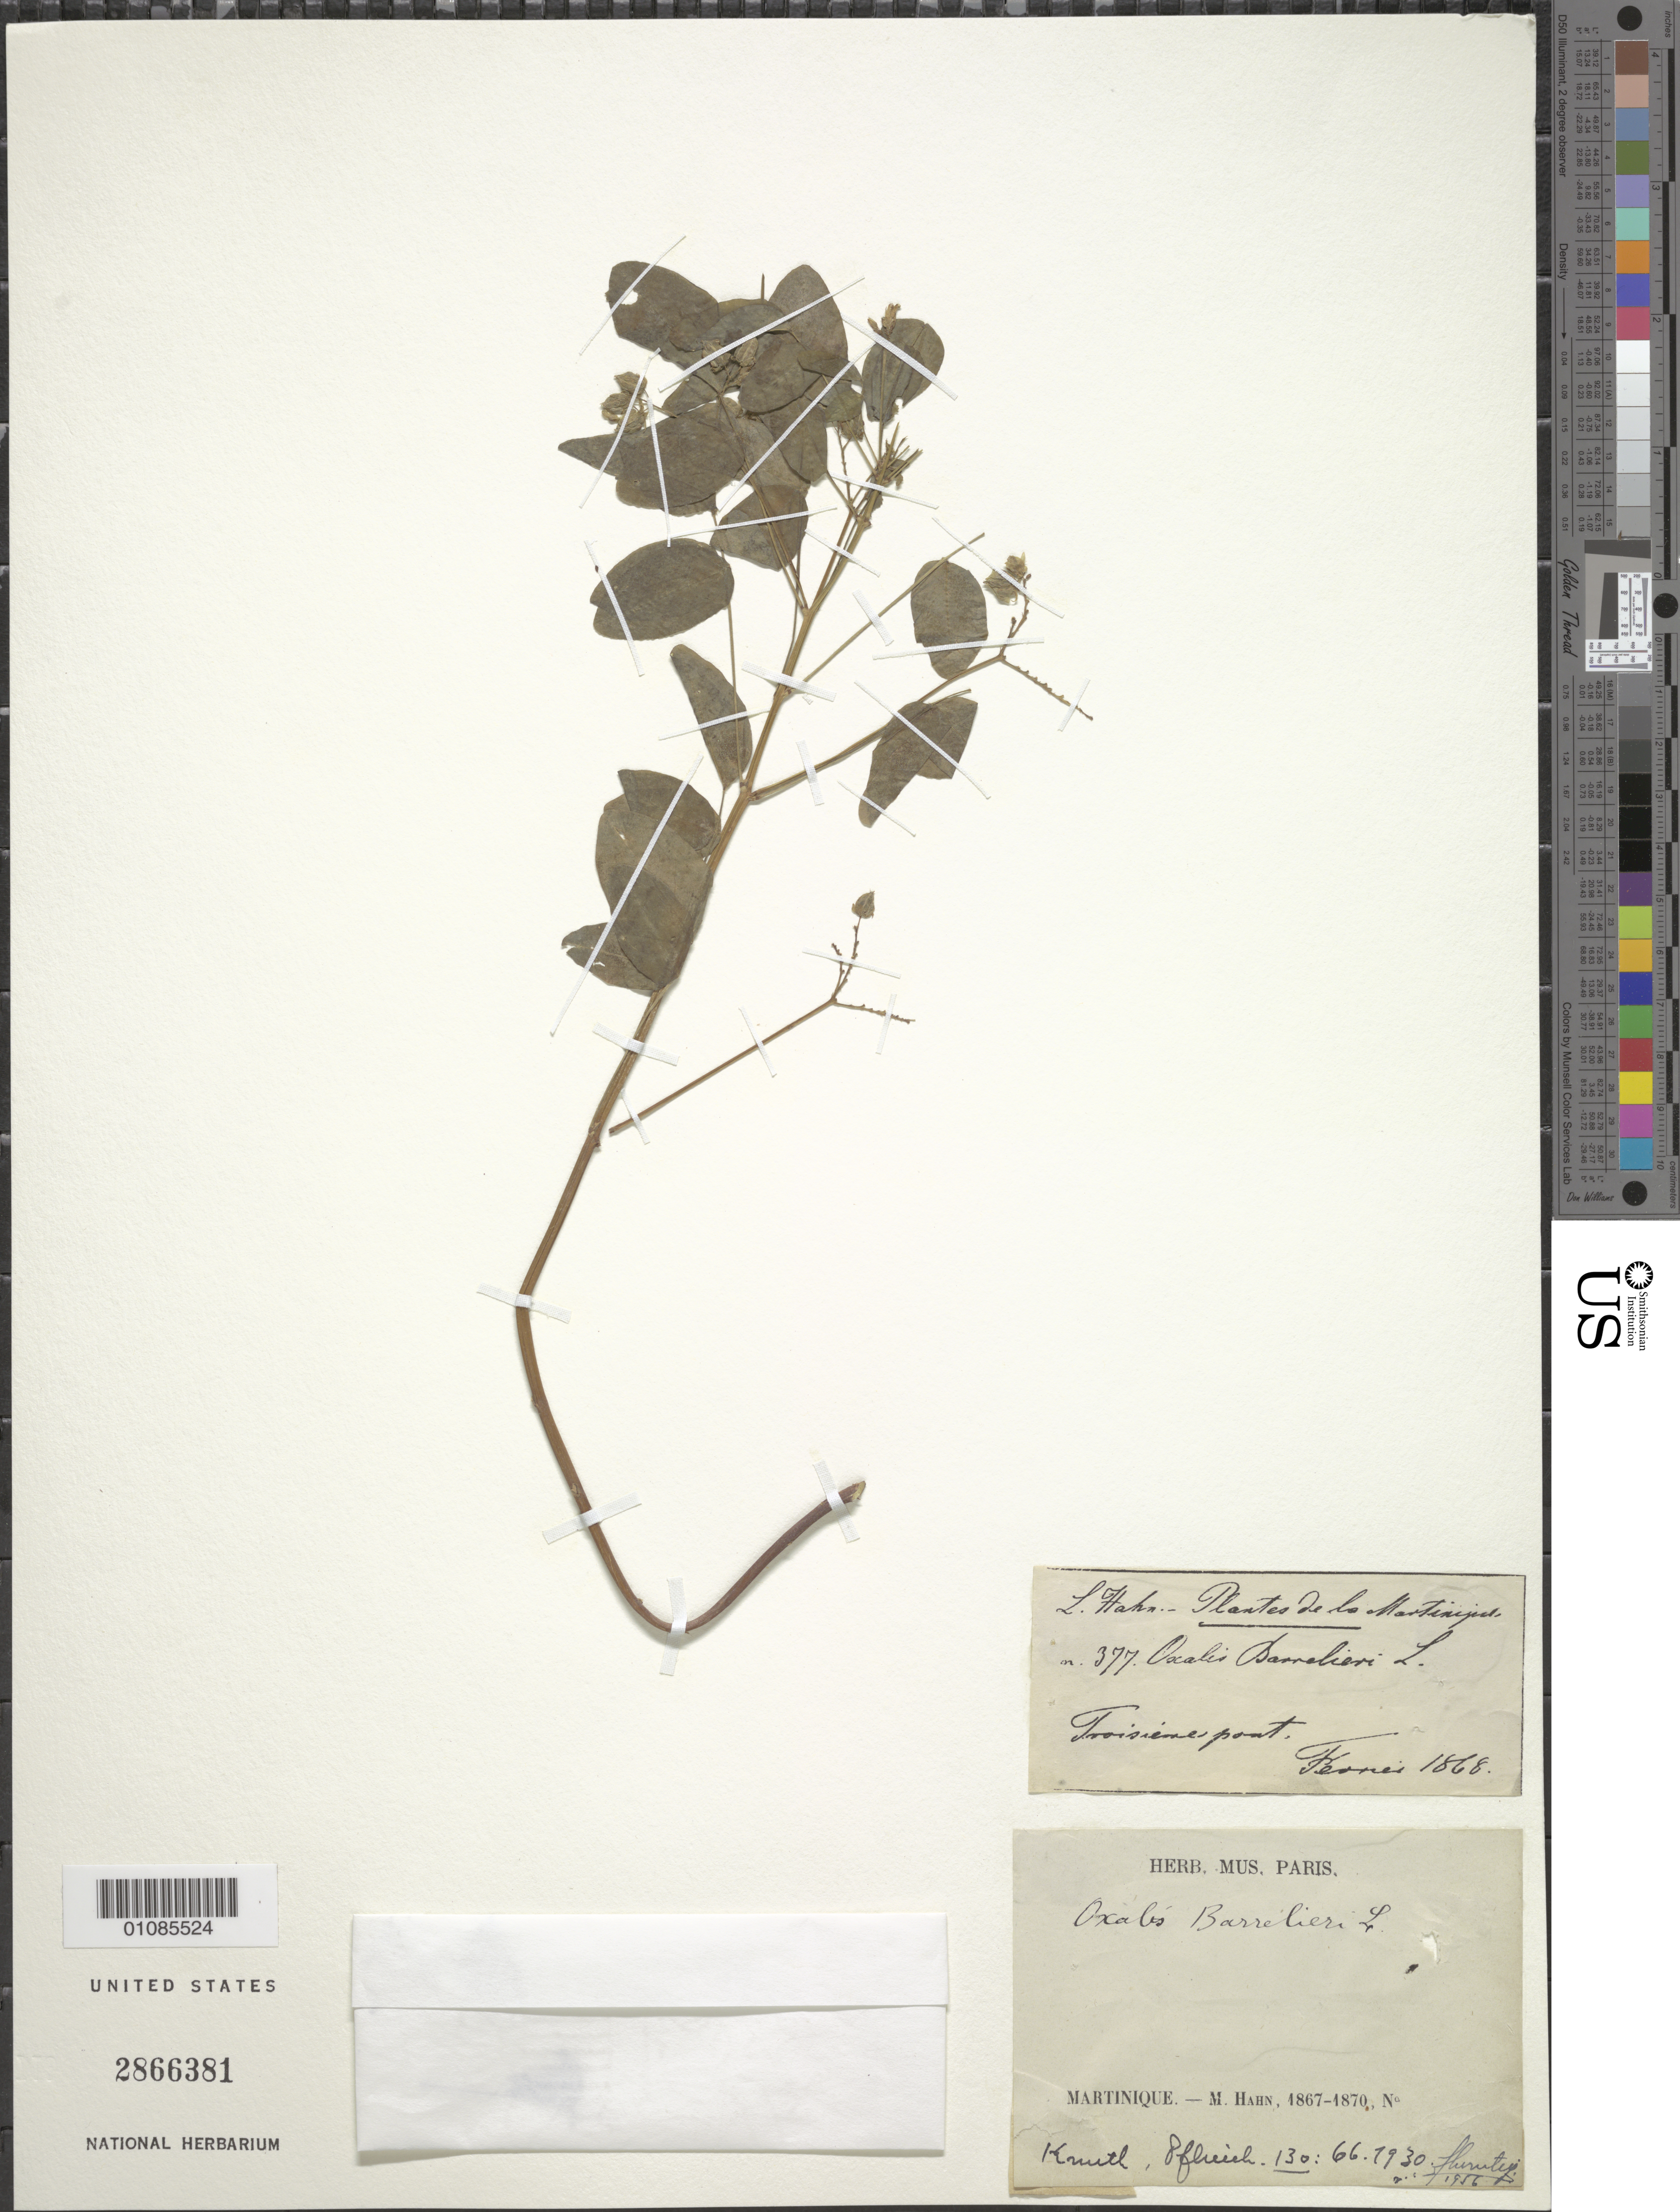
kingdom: Plantae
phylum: Tracheophyta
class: Magnoliopsida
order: Oxalidales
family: Oxalidaceae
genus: Oxalis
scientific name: Oxalis barrelieri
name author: L.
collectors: M. Hahn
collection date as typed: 1867 to -- --- 1870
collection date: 1867/1870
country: Martinique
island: Martinique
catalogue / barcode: US 2866381